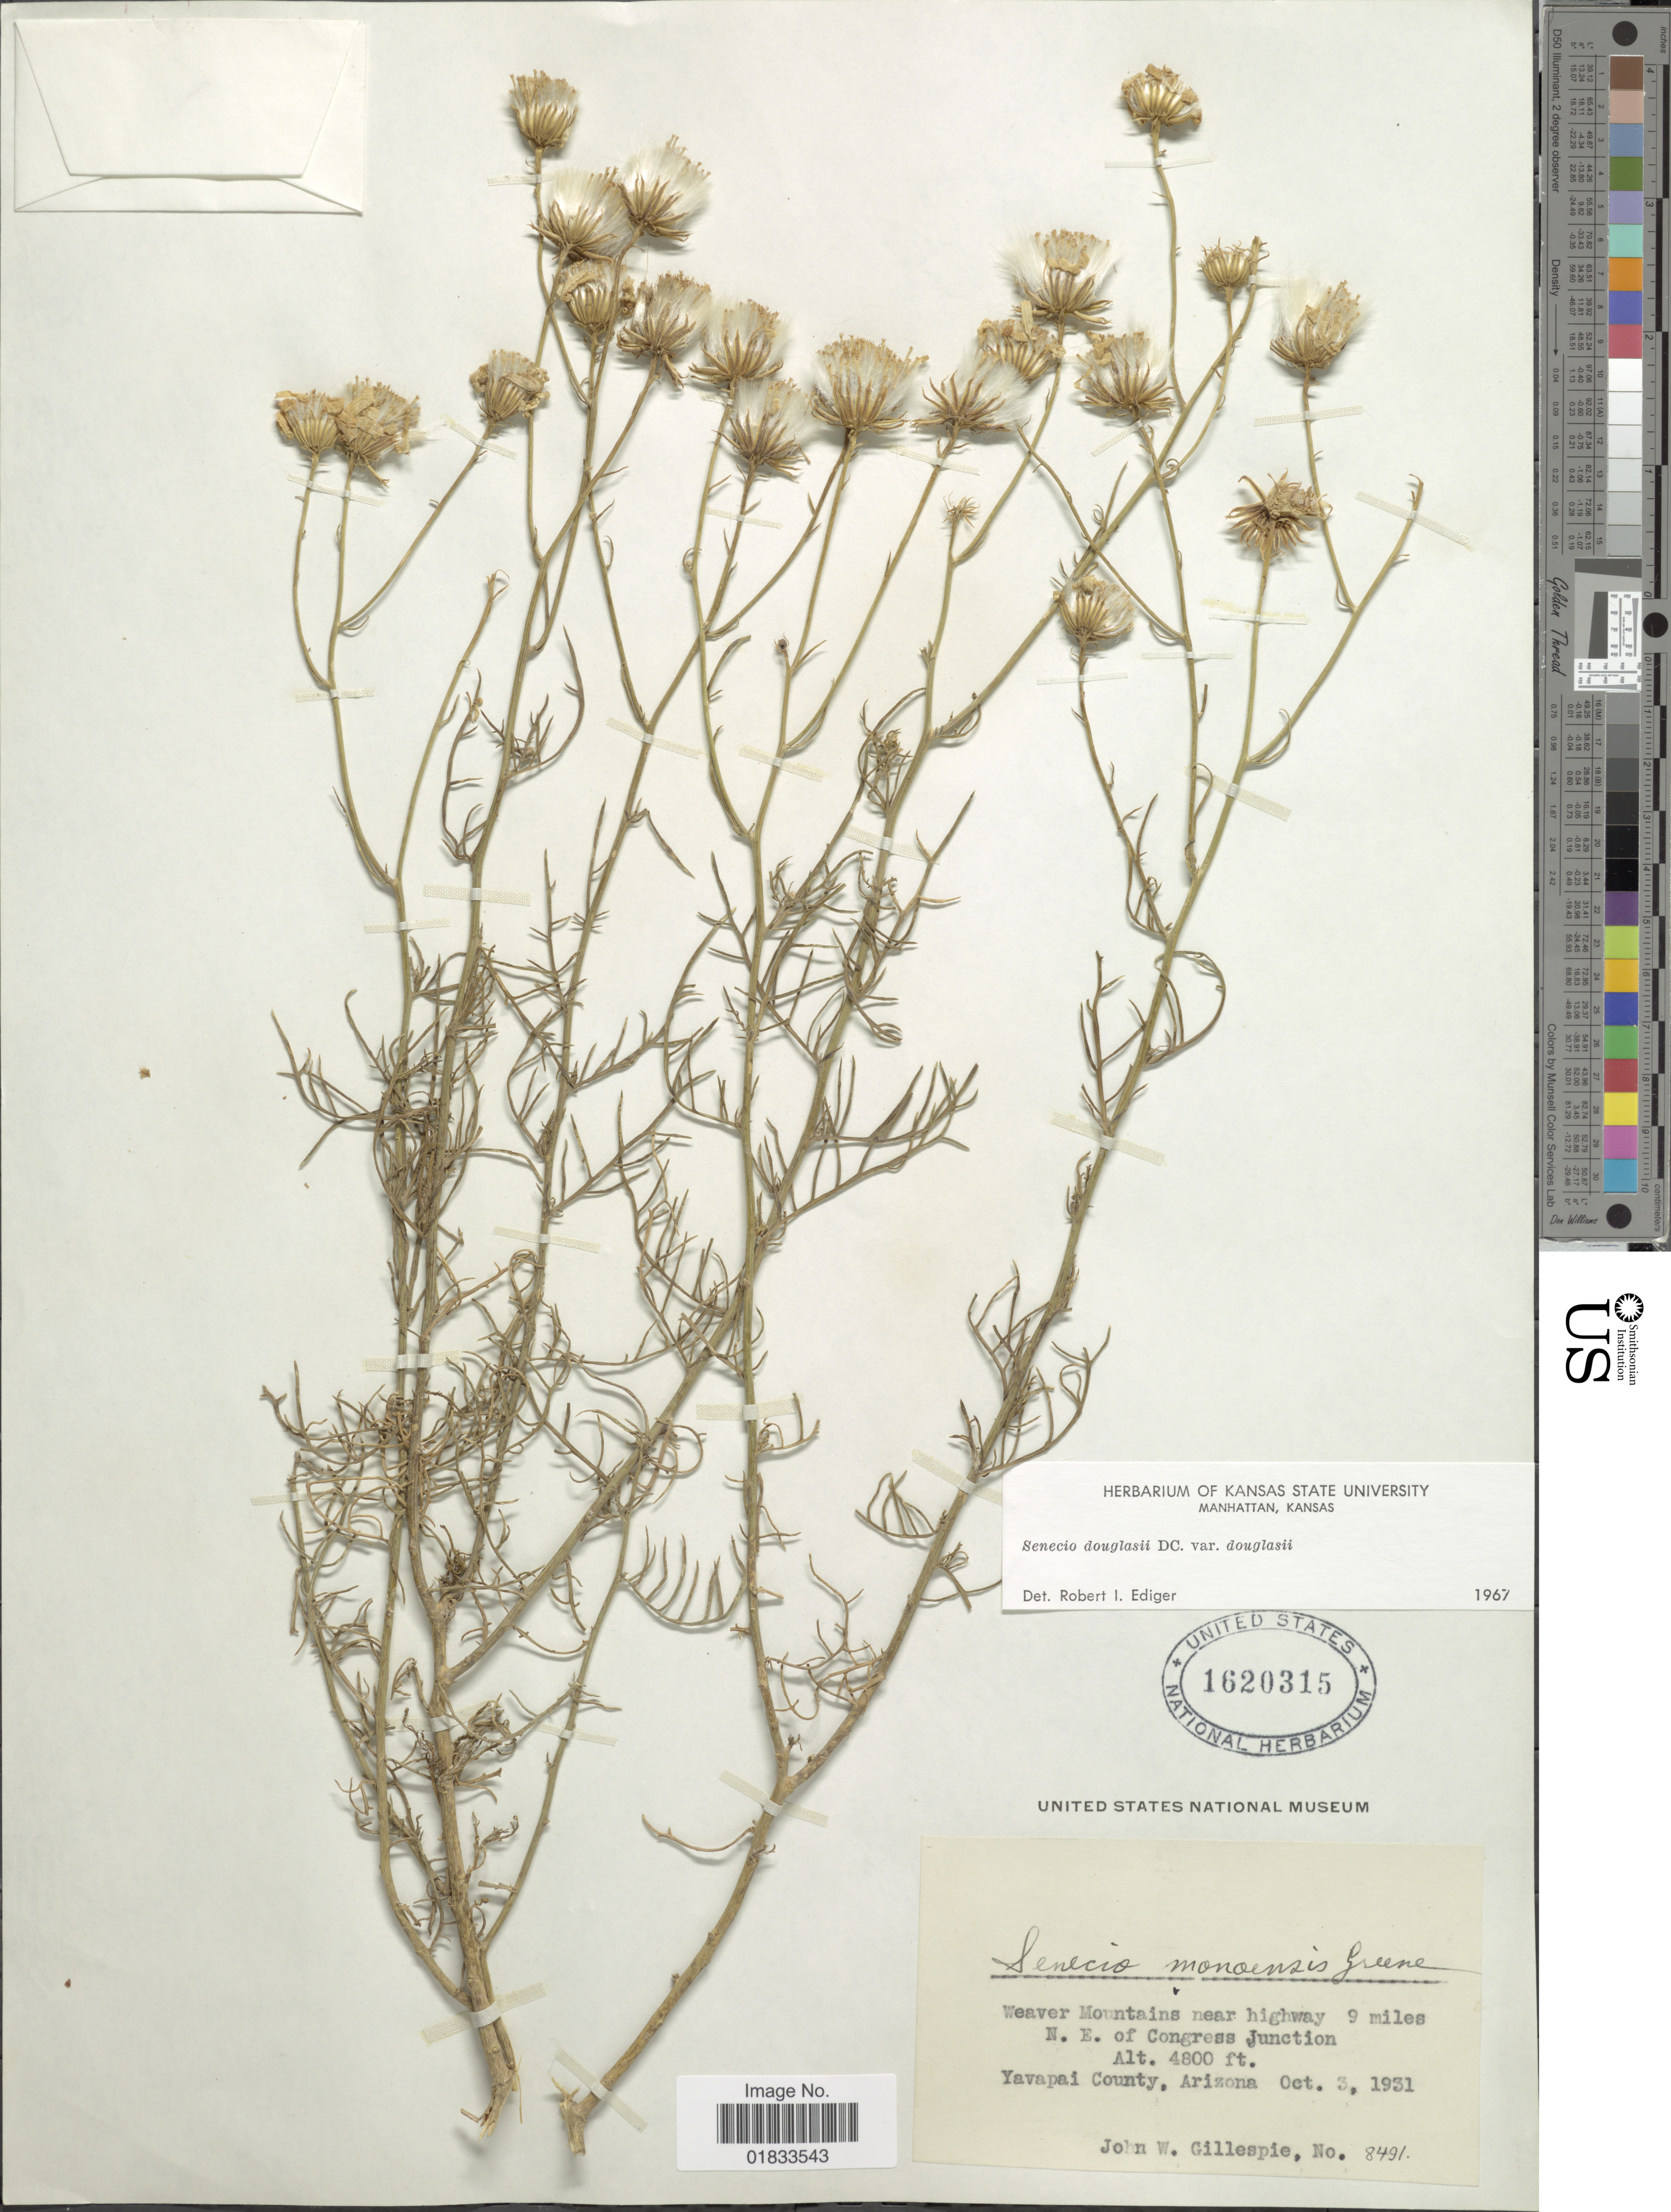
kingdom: Plantae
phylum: Tracheophyta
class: Magnoliopsida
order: Asterales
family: Asteraceae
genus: Senecio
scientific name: Senecio flaccidus var. douglasii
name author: (DC.) B.L. Turner & T.M. Barkley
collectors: J. W. Gillespie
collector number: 8491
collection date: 1931-10-03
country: United States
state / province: Arizona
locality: Weaver Mountains near highway 9 miles N.E. of Congress Junction, Yavapai County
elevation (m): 1463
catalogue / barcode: US 1620315